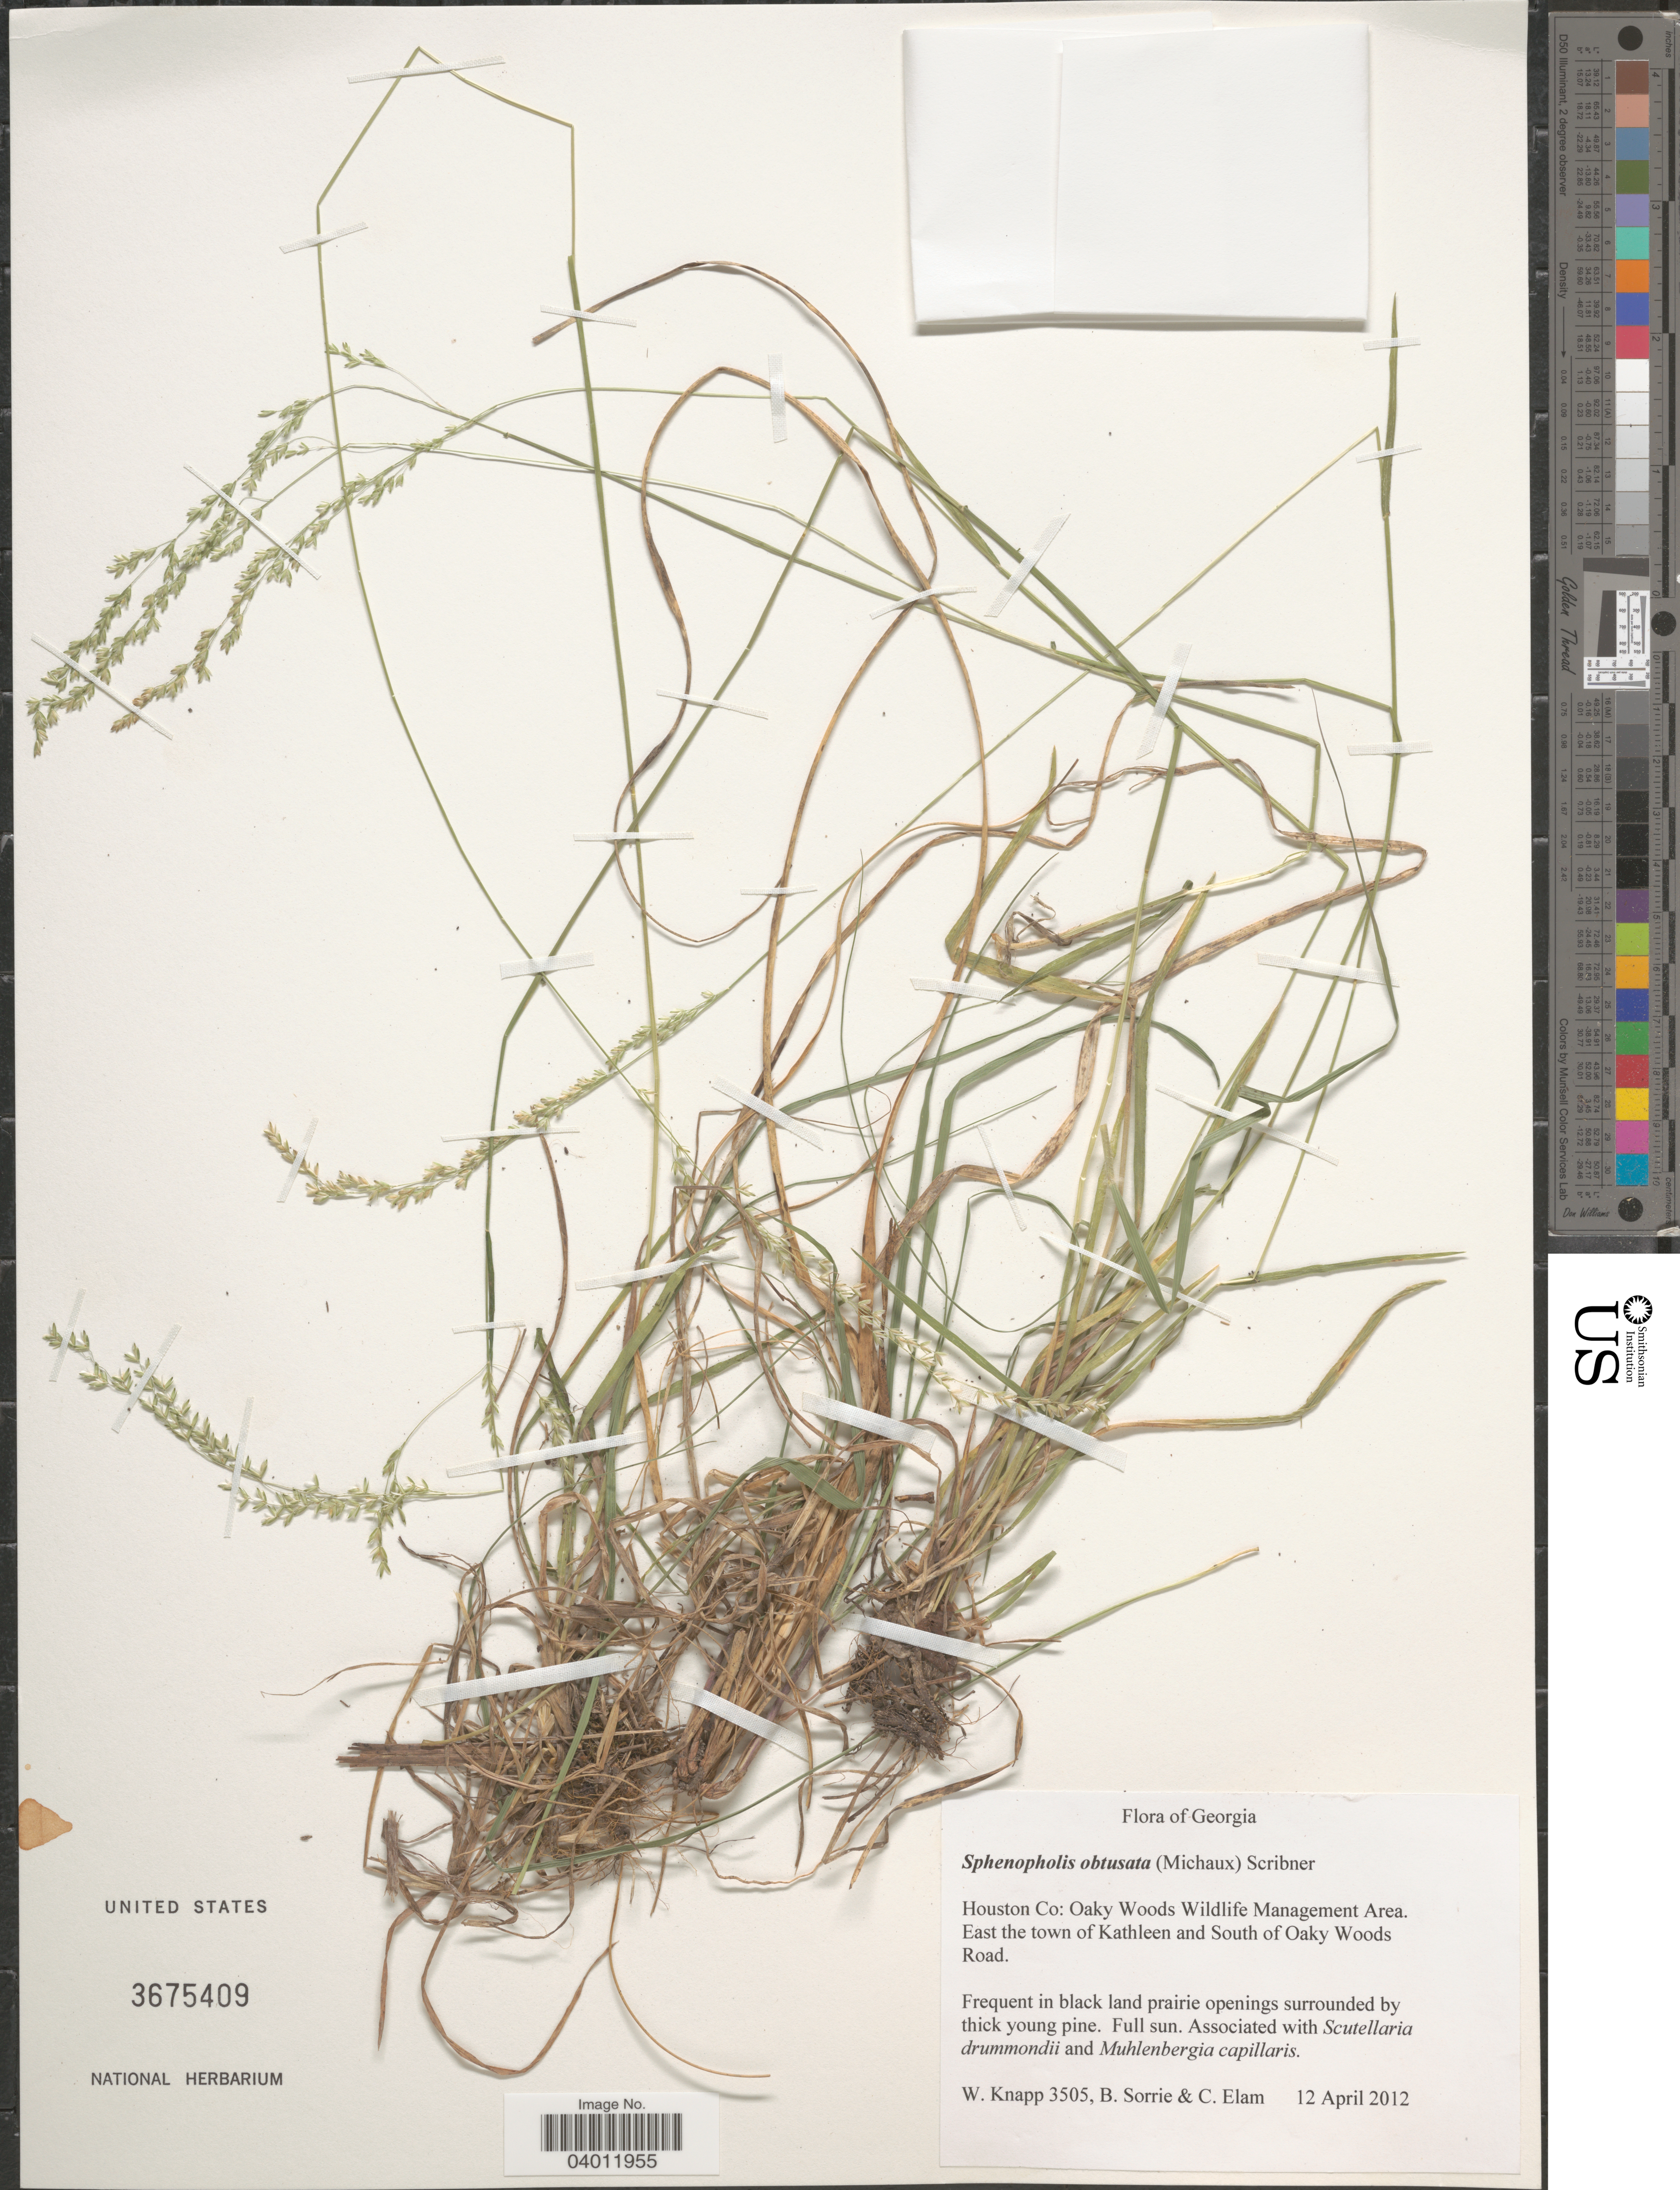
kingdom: Plantae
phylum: Tracheophyta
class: Liliopsida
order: Poales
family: Poaceae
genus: Sphenopholis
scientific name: Sphenopholis obtusata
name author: (Michx.) Scribn.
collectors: W. Knapp, B. Sorrie & C. Elam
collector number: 3505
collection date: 2012-04-12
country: United States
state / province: Georgia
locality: Houston Co: Oaky Woods Wildlife Management Area. East the town of Kathleen and South of Oaky Woods Road.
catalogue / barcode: US 3675409